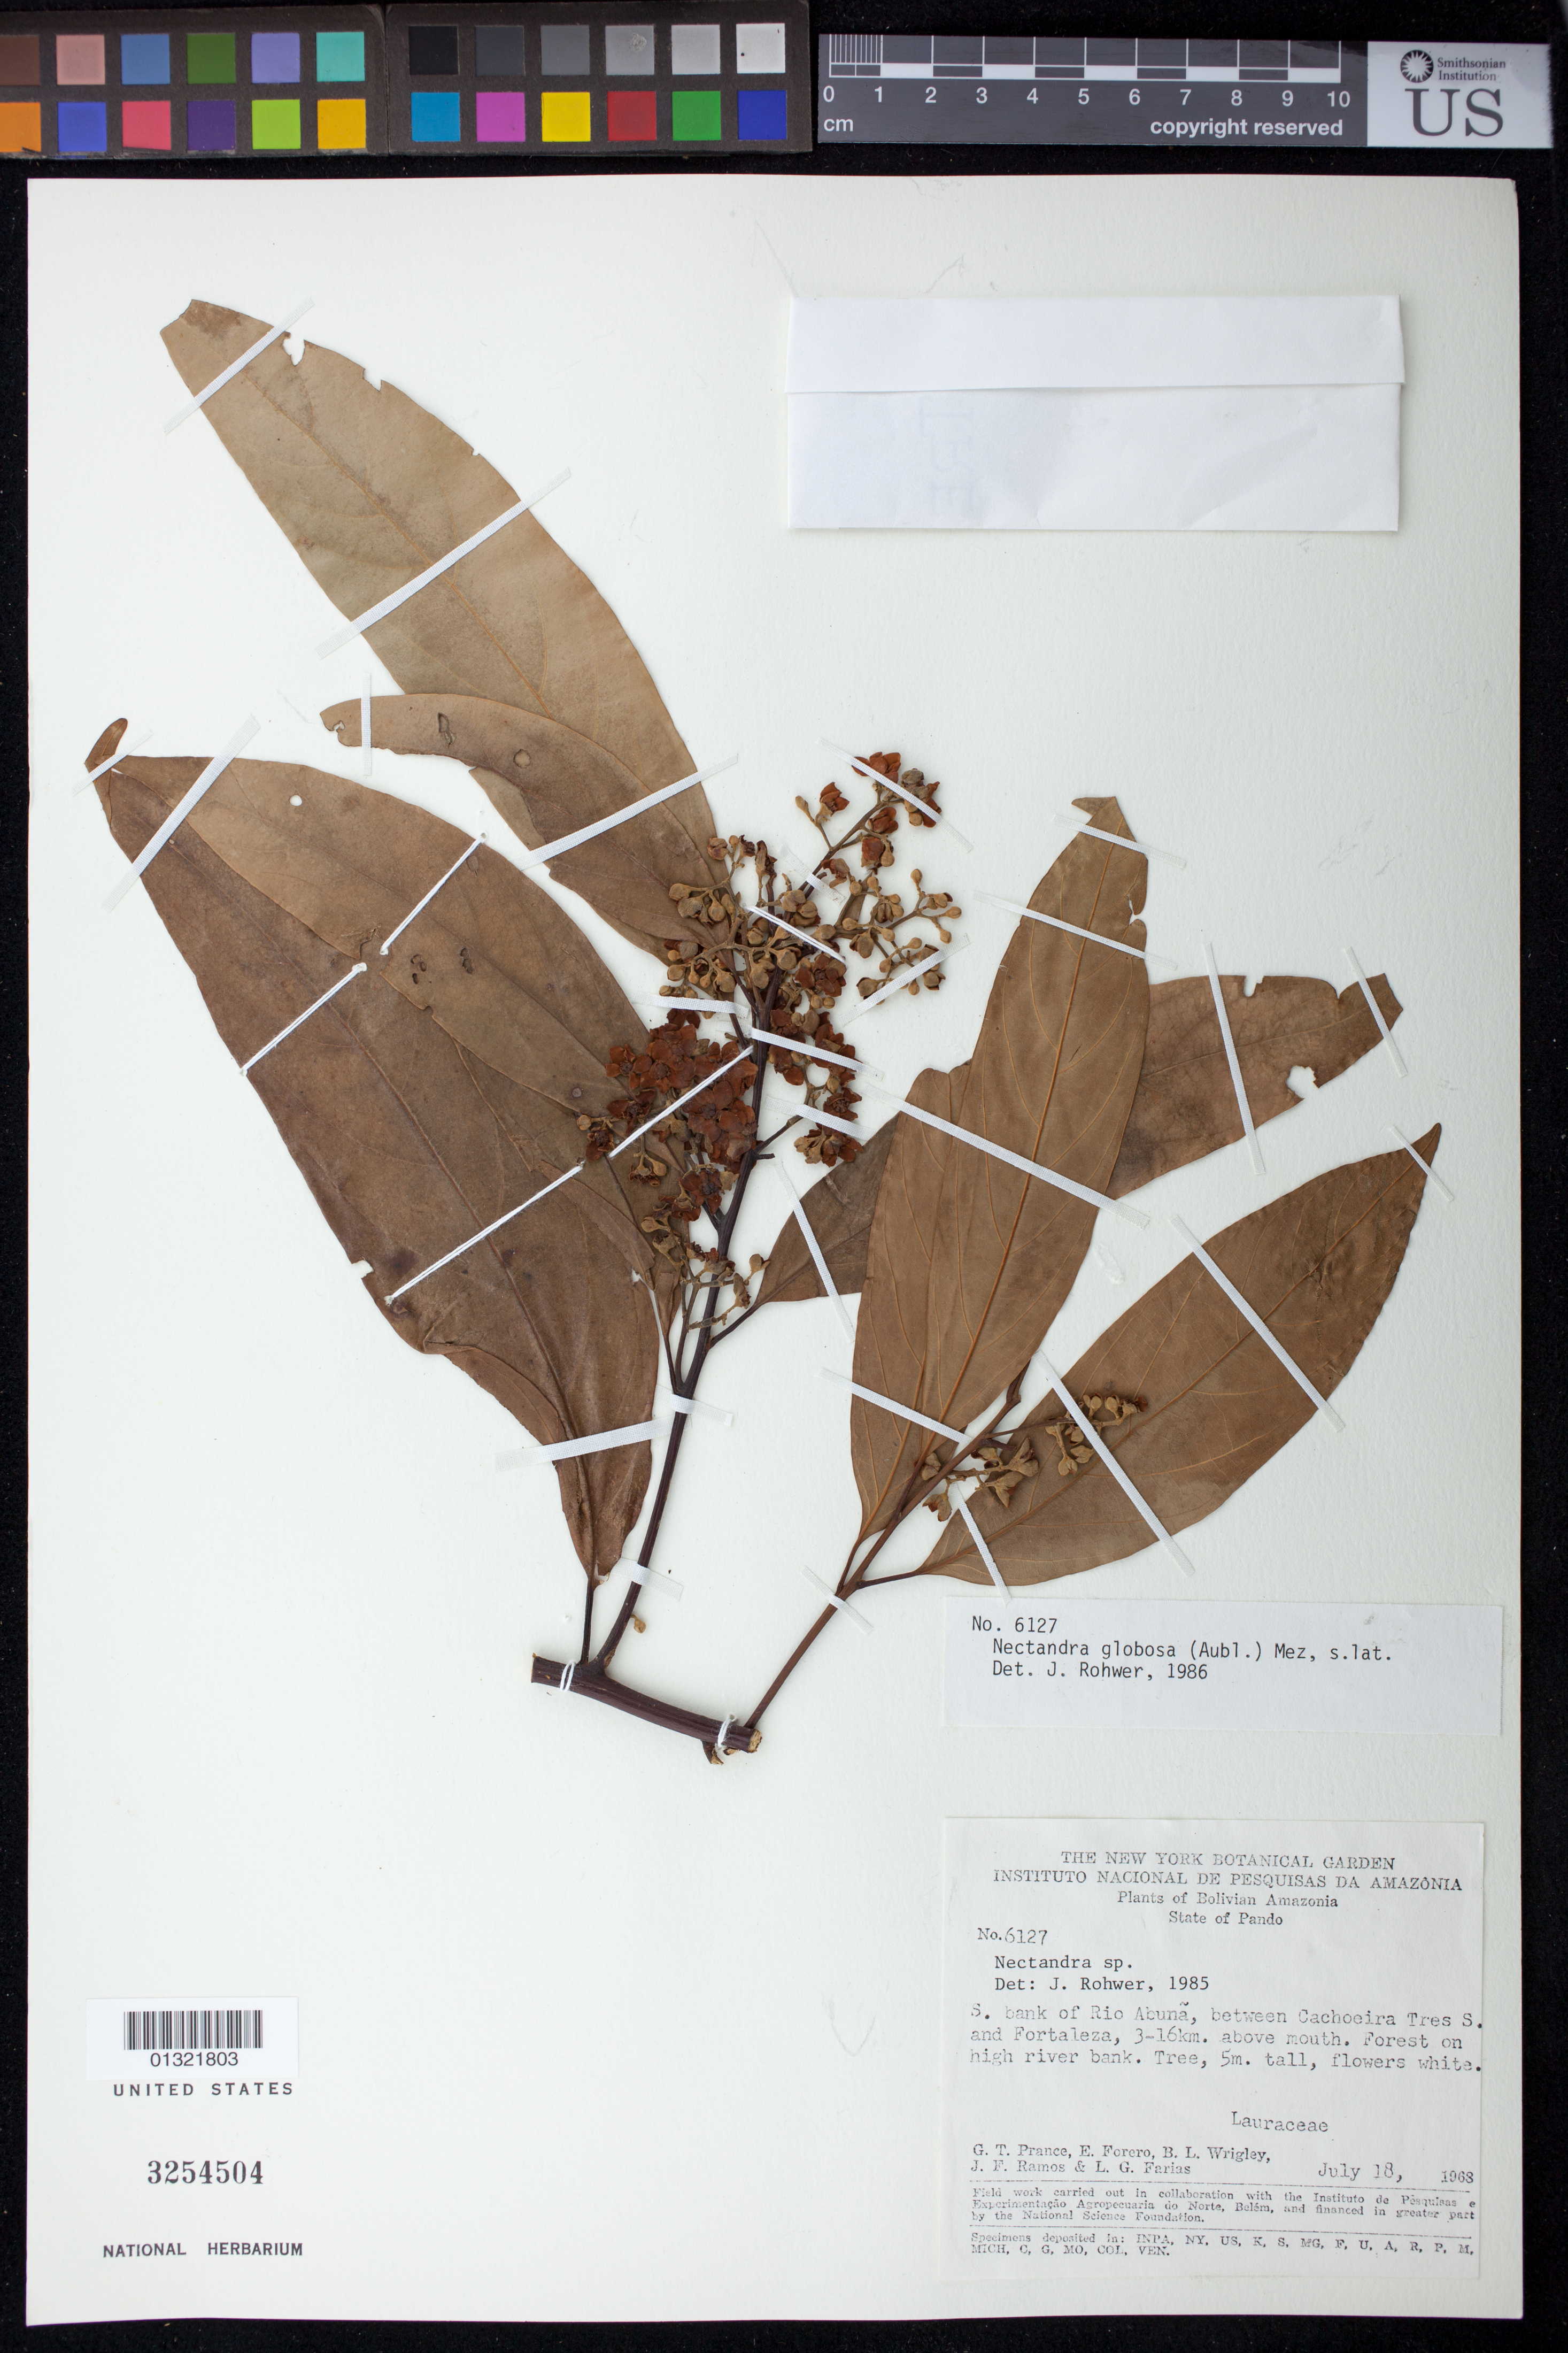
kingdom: Plantae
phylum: Tracheophyta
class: Magnoliopsida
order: Laurales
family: Lauraceae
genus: Nectandra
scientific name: Nectandra globosa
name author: (Aubl.) Mez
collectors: G. T. Prance, E. Forero, B. L. Wrigley, J. F. Ramos & L. G. Farias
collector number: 6127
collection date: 1968-07-18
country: Bolivia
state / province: Pando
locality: Pando. S. bank of Rio Abunã, between Cachoeira Tres S and Fortaleza, 3-16km above mouth.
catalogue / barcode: US 3254504